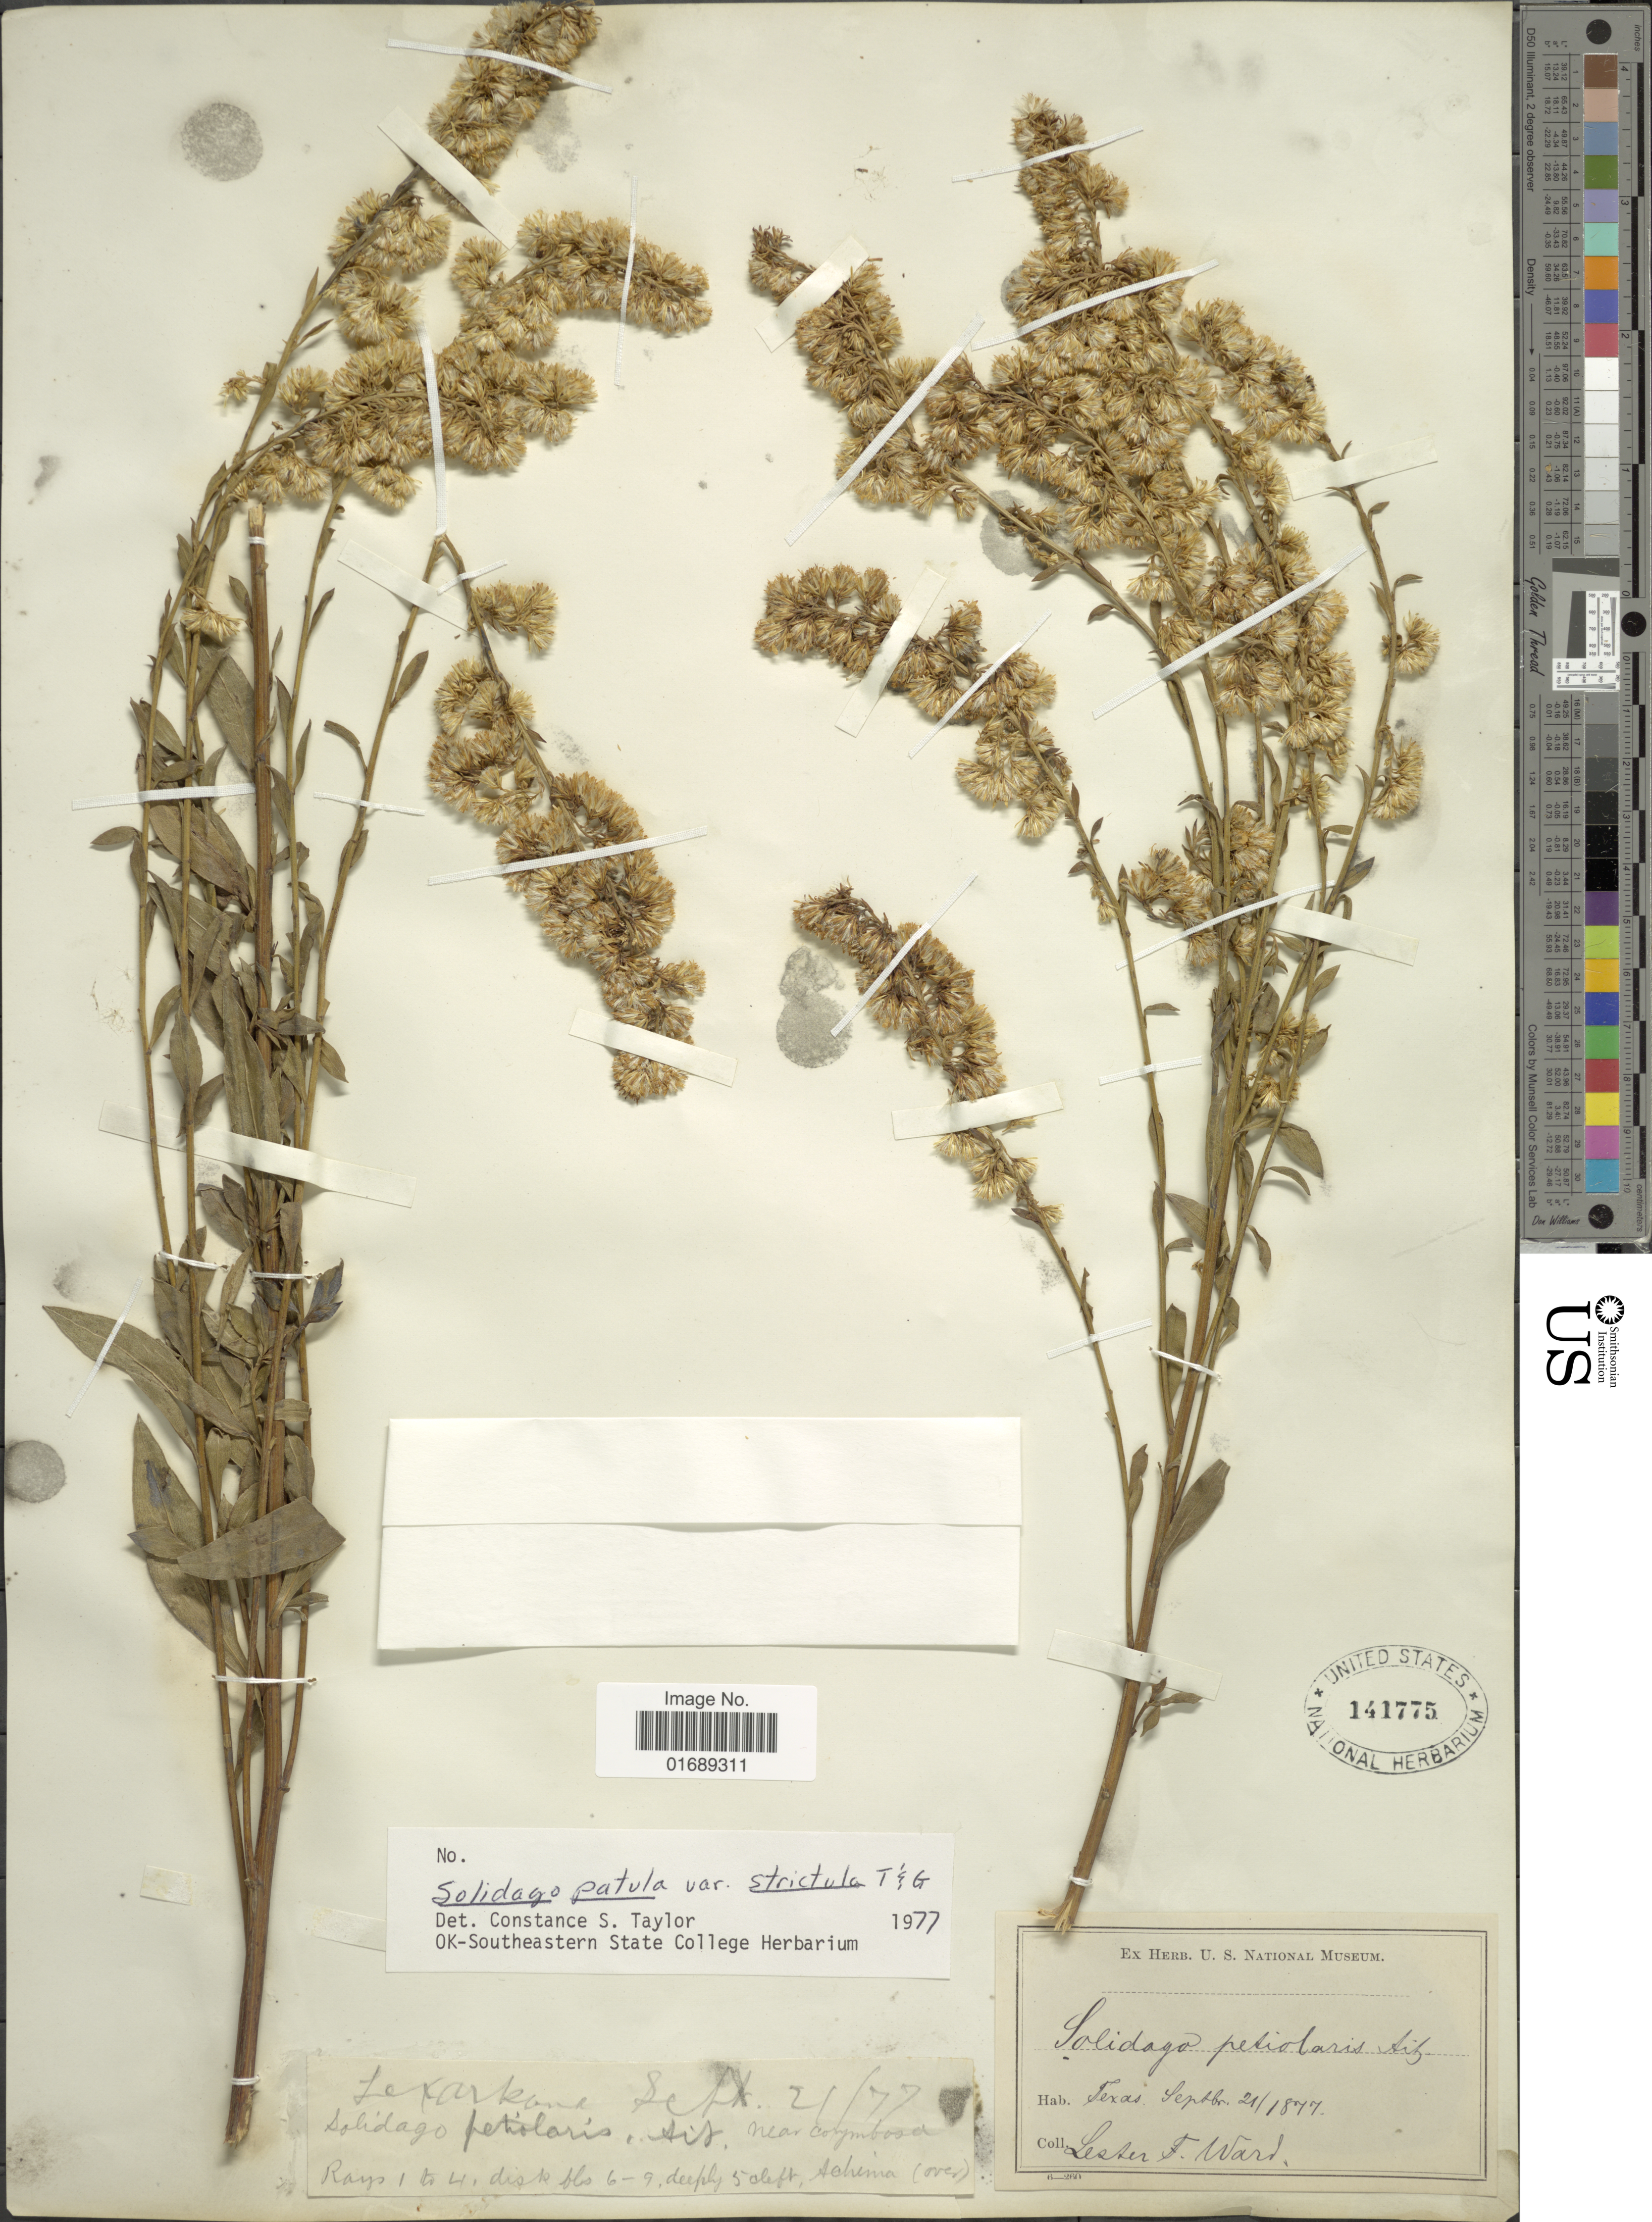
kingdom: Plantae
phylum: Tracheophyta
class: Magnoliopsida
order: Asterales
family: Asteraceae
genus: Solidago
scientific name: Solidago patula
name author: Muhl. ex Willd.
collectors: L. F. Ward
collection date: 1877-09-21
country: United States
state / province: Texas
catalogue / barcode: US 141775